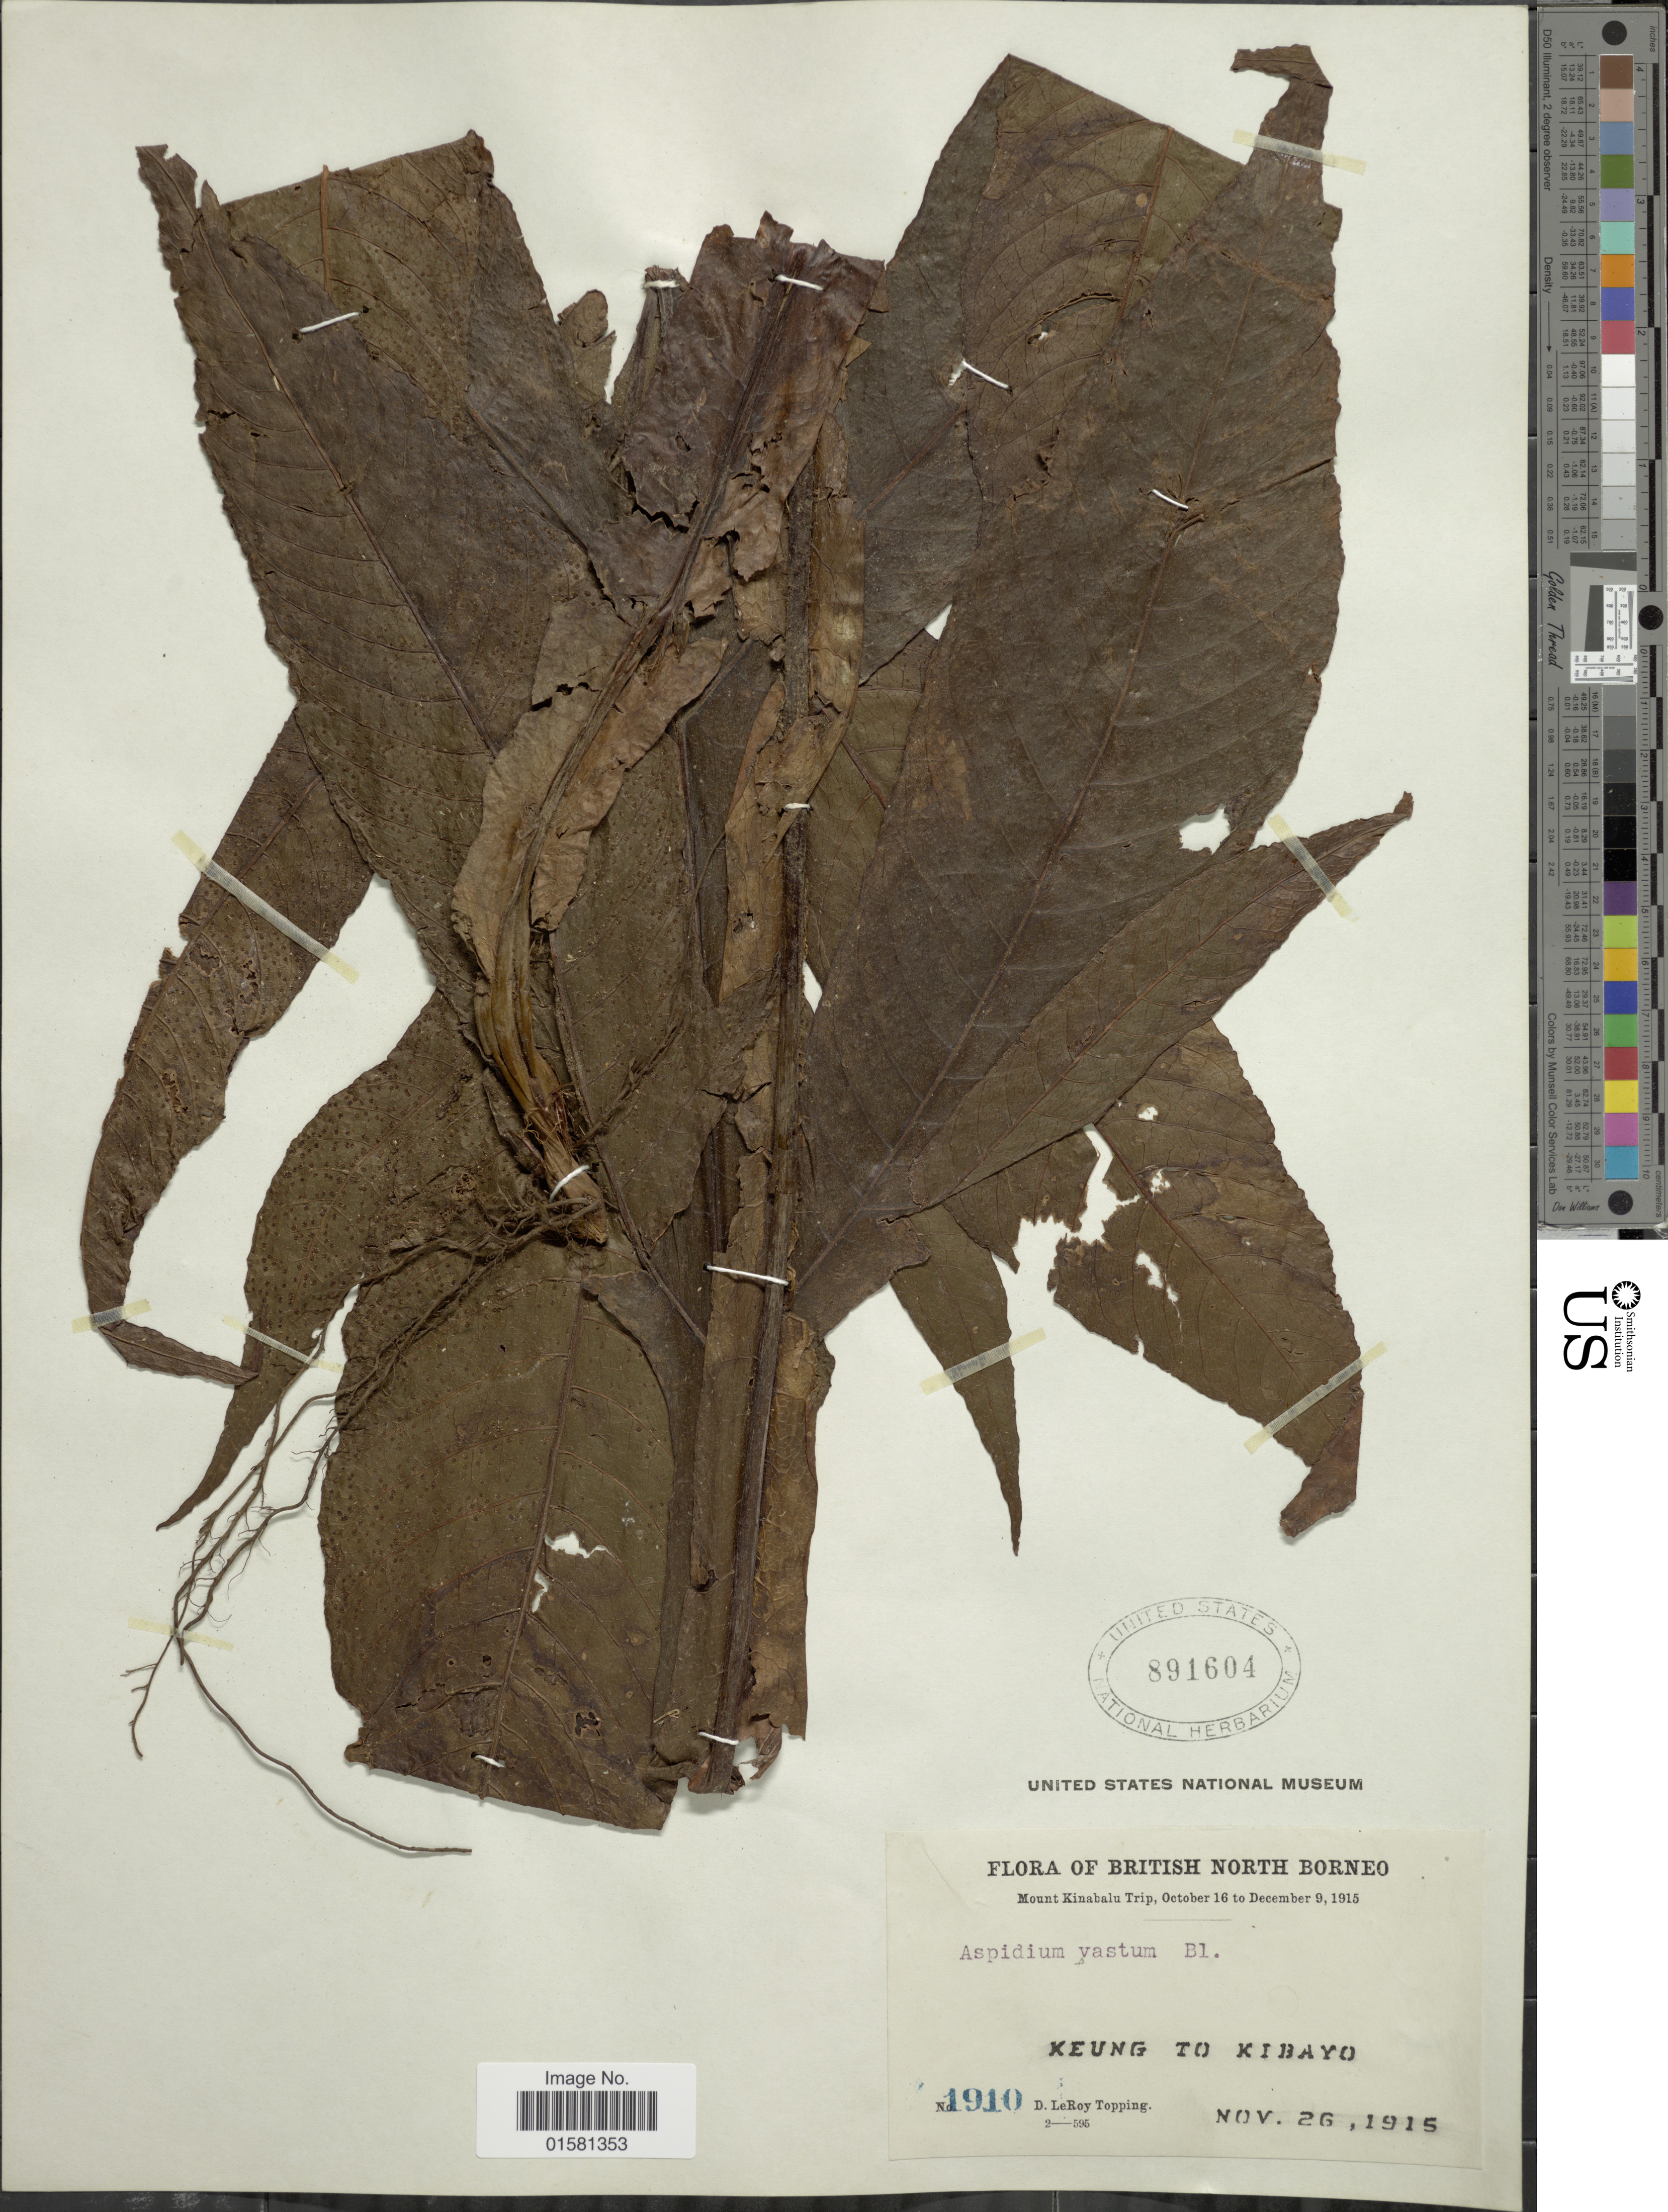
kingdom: Plantae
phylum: Tracheophyta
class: Polypodiopsida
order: Polypodiales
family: Tectariaceae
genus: Tectaria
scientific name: Tectaria vasta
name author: (Bedd.) Copel.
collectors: D. L. Topping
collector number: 1910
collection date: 1915-11-26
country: Malaysia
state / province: Sabah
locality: British North Borneo, Keung to kibayo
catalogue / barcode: US 891604